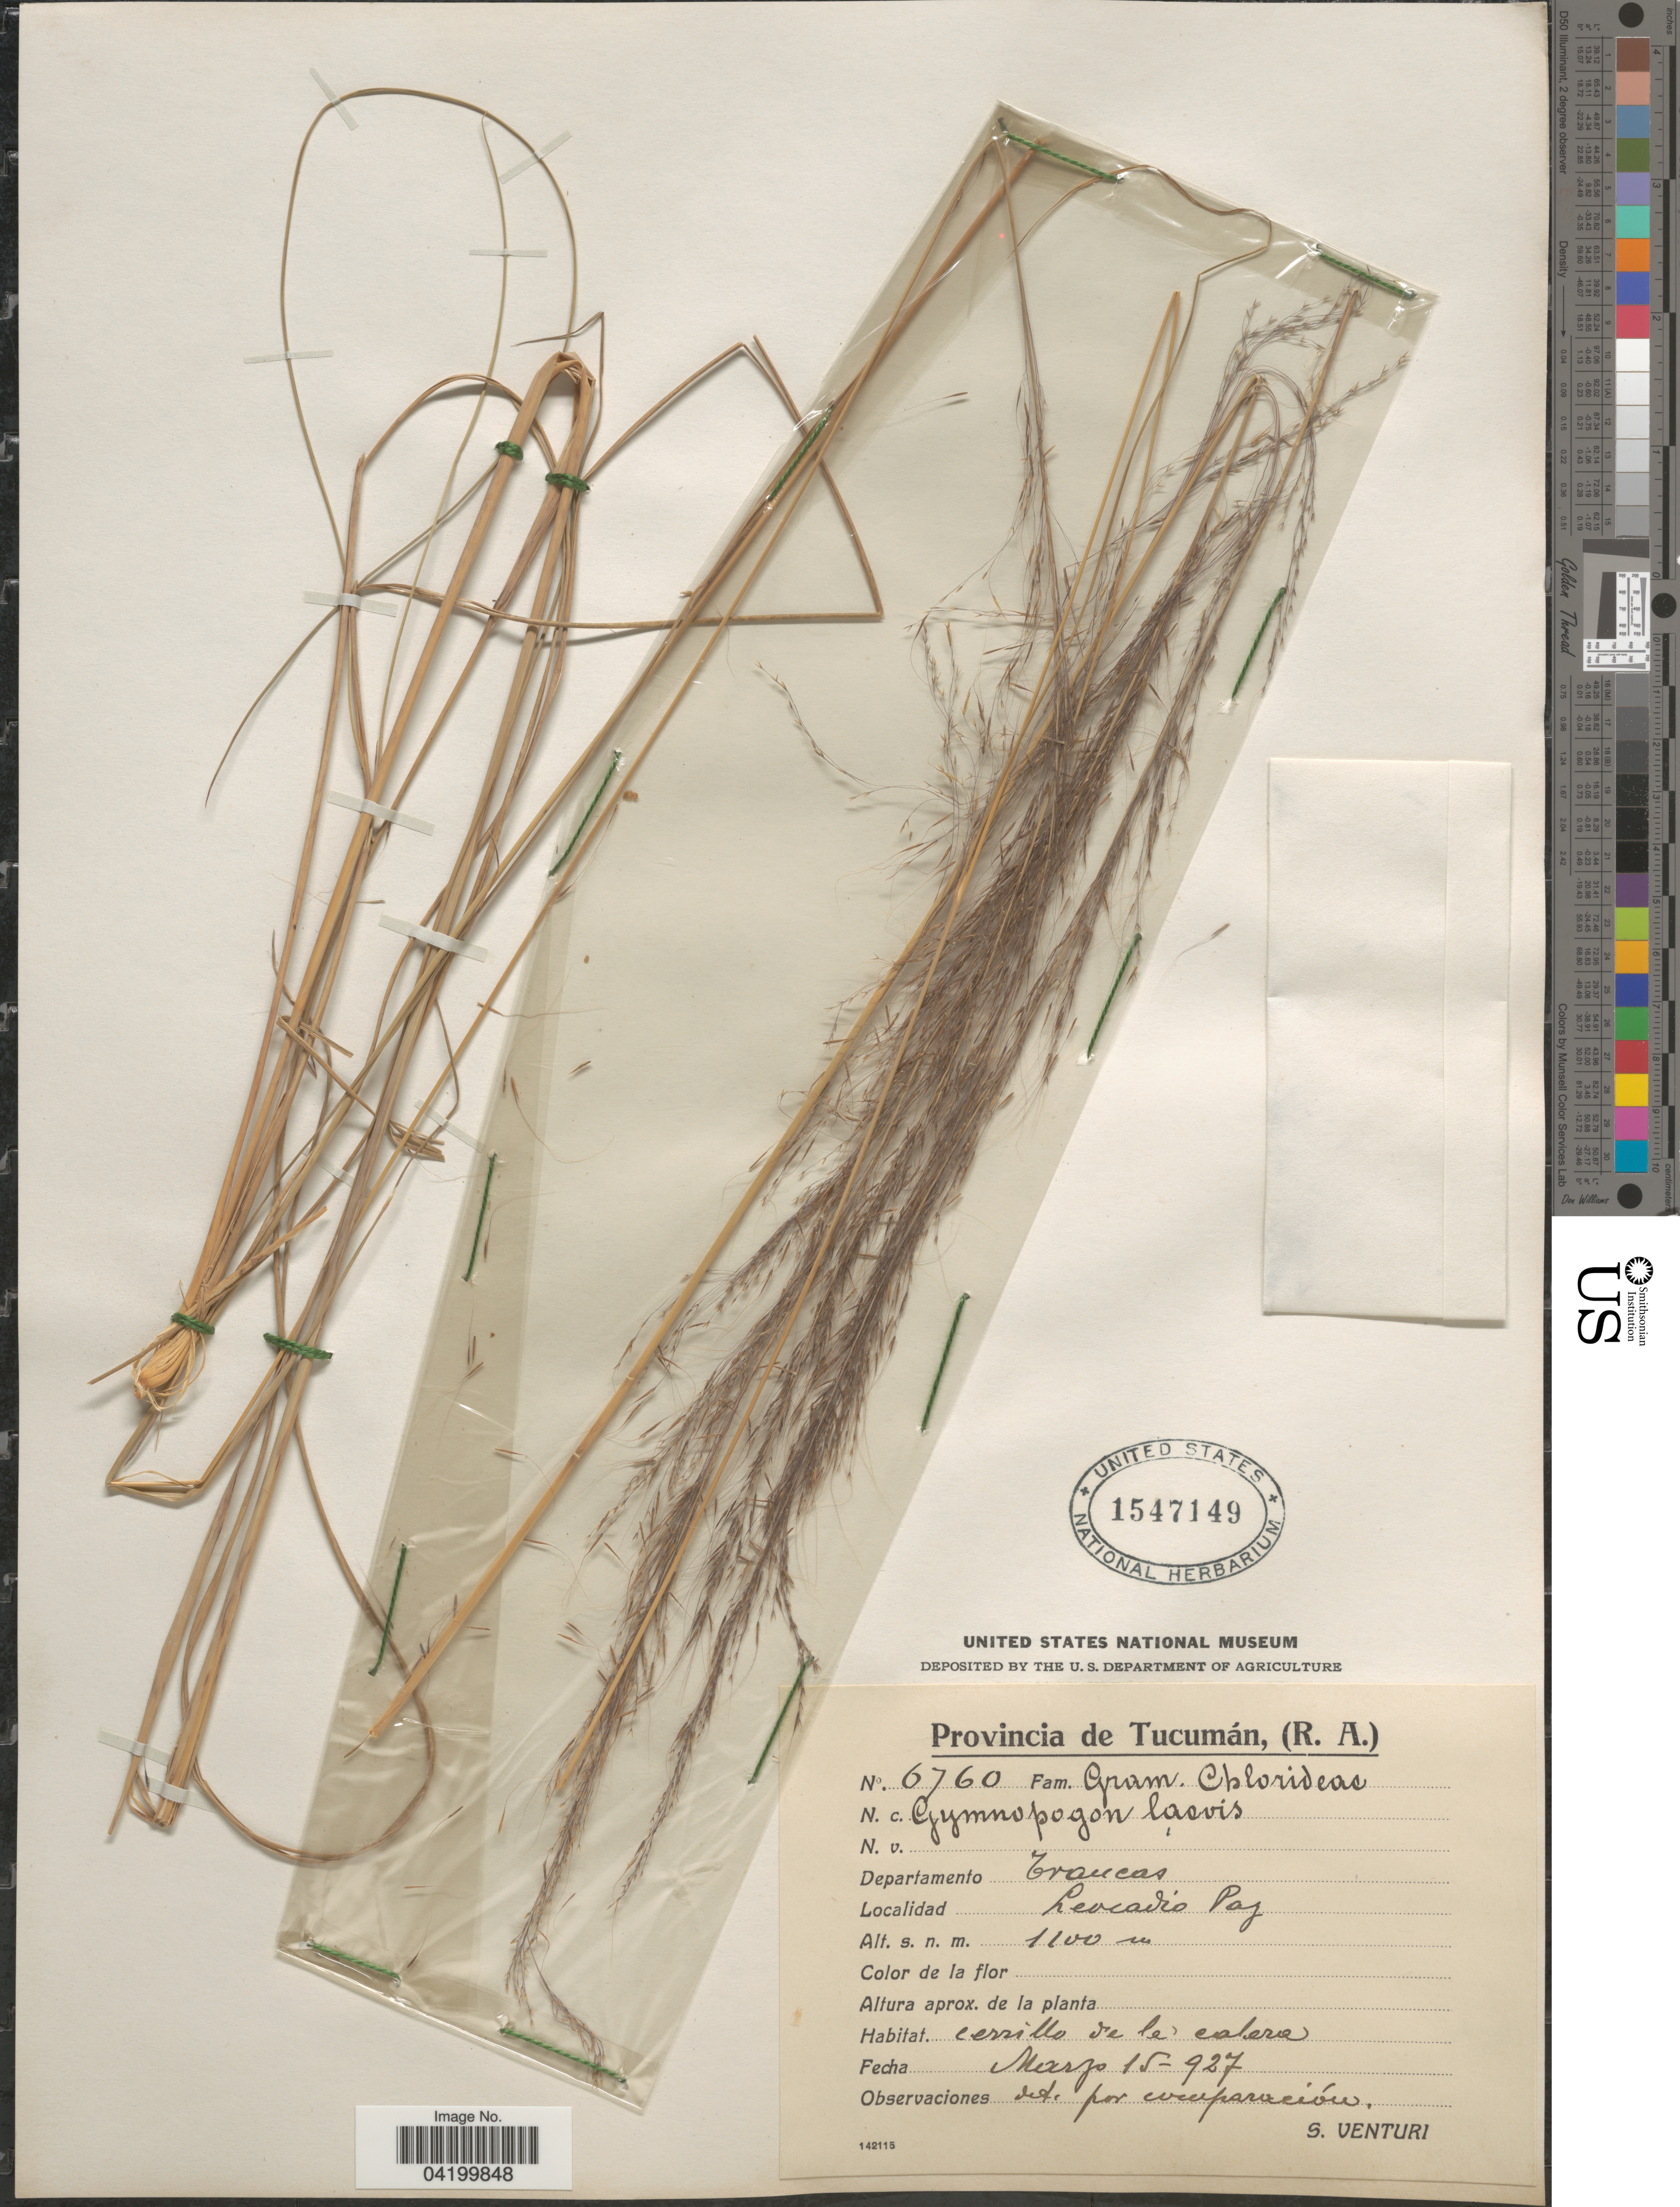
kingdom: Plantae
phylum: Tracheophyta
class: Liliopsida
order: Poales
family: Poaceae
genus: Muhlenbergia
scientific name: Muhlenbergia rigida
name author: (Kunth) Kunth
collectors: S. Venturi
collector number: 6760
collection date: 1927-03-15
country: Argentina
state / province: Tucuman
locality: (R.A.). Departamento Trancas. Leocadio Paz.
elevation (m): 1100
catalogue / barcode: US 1547149